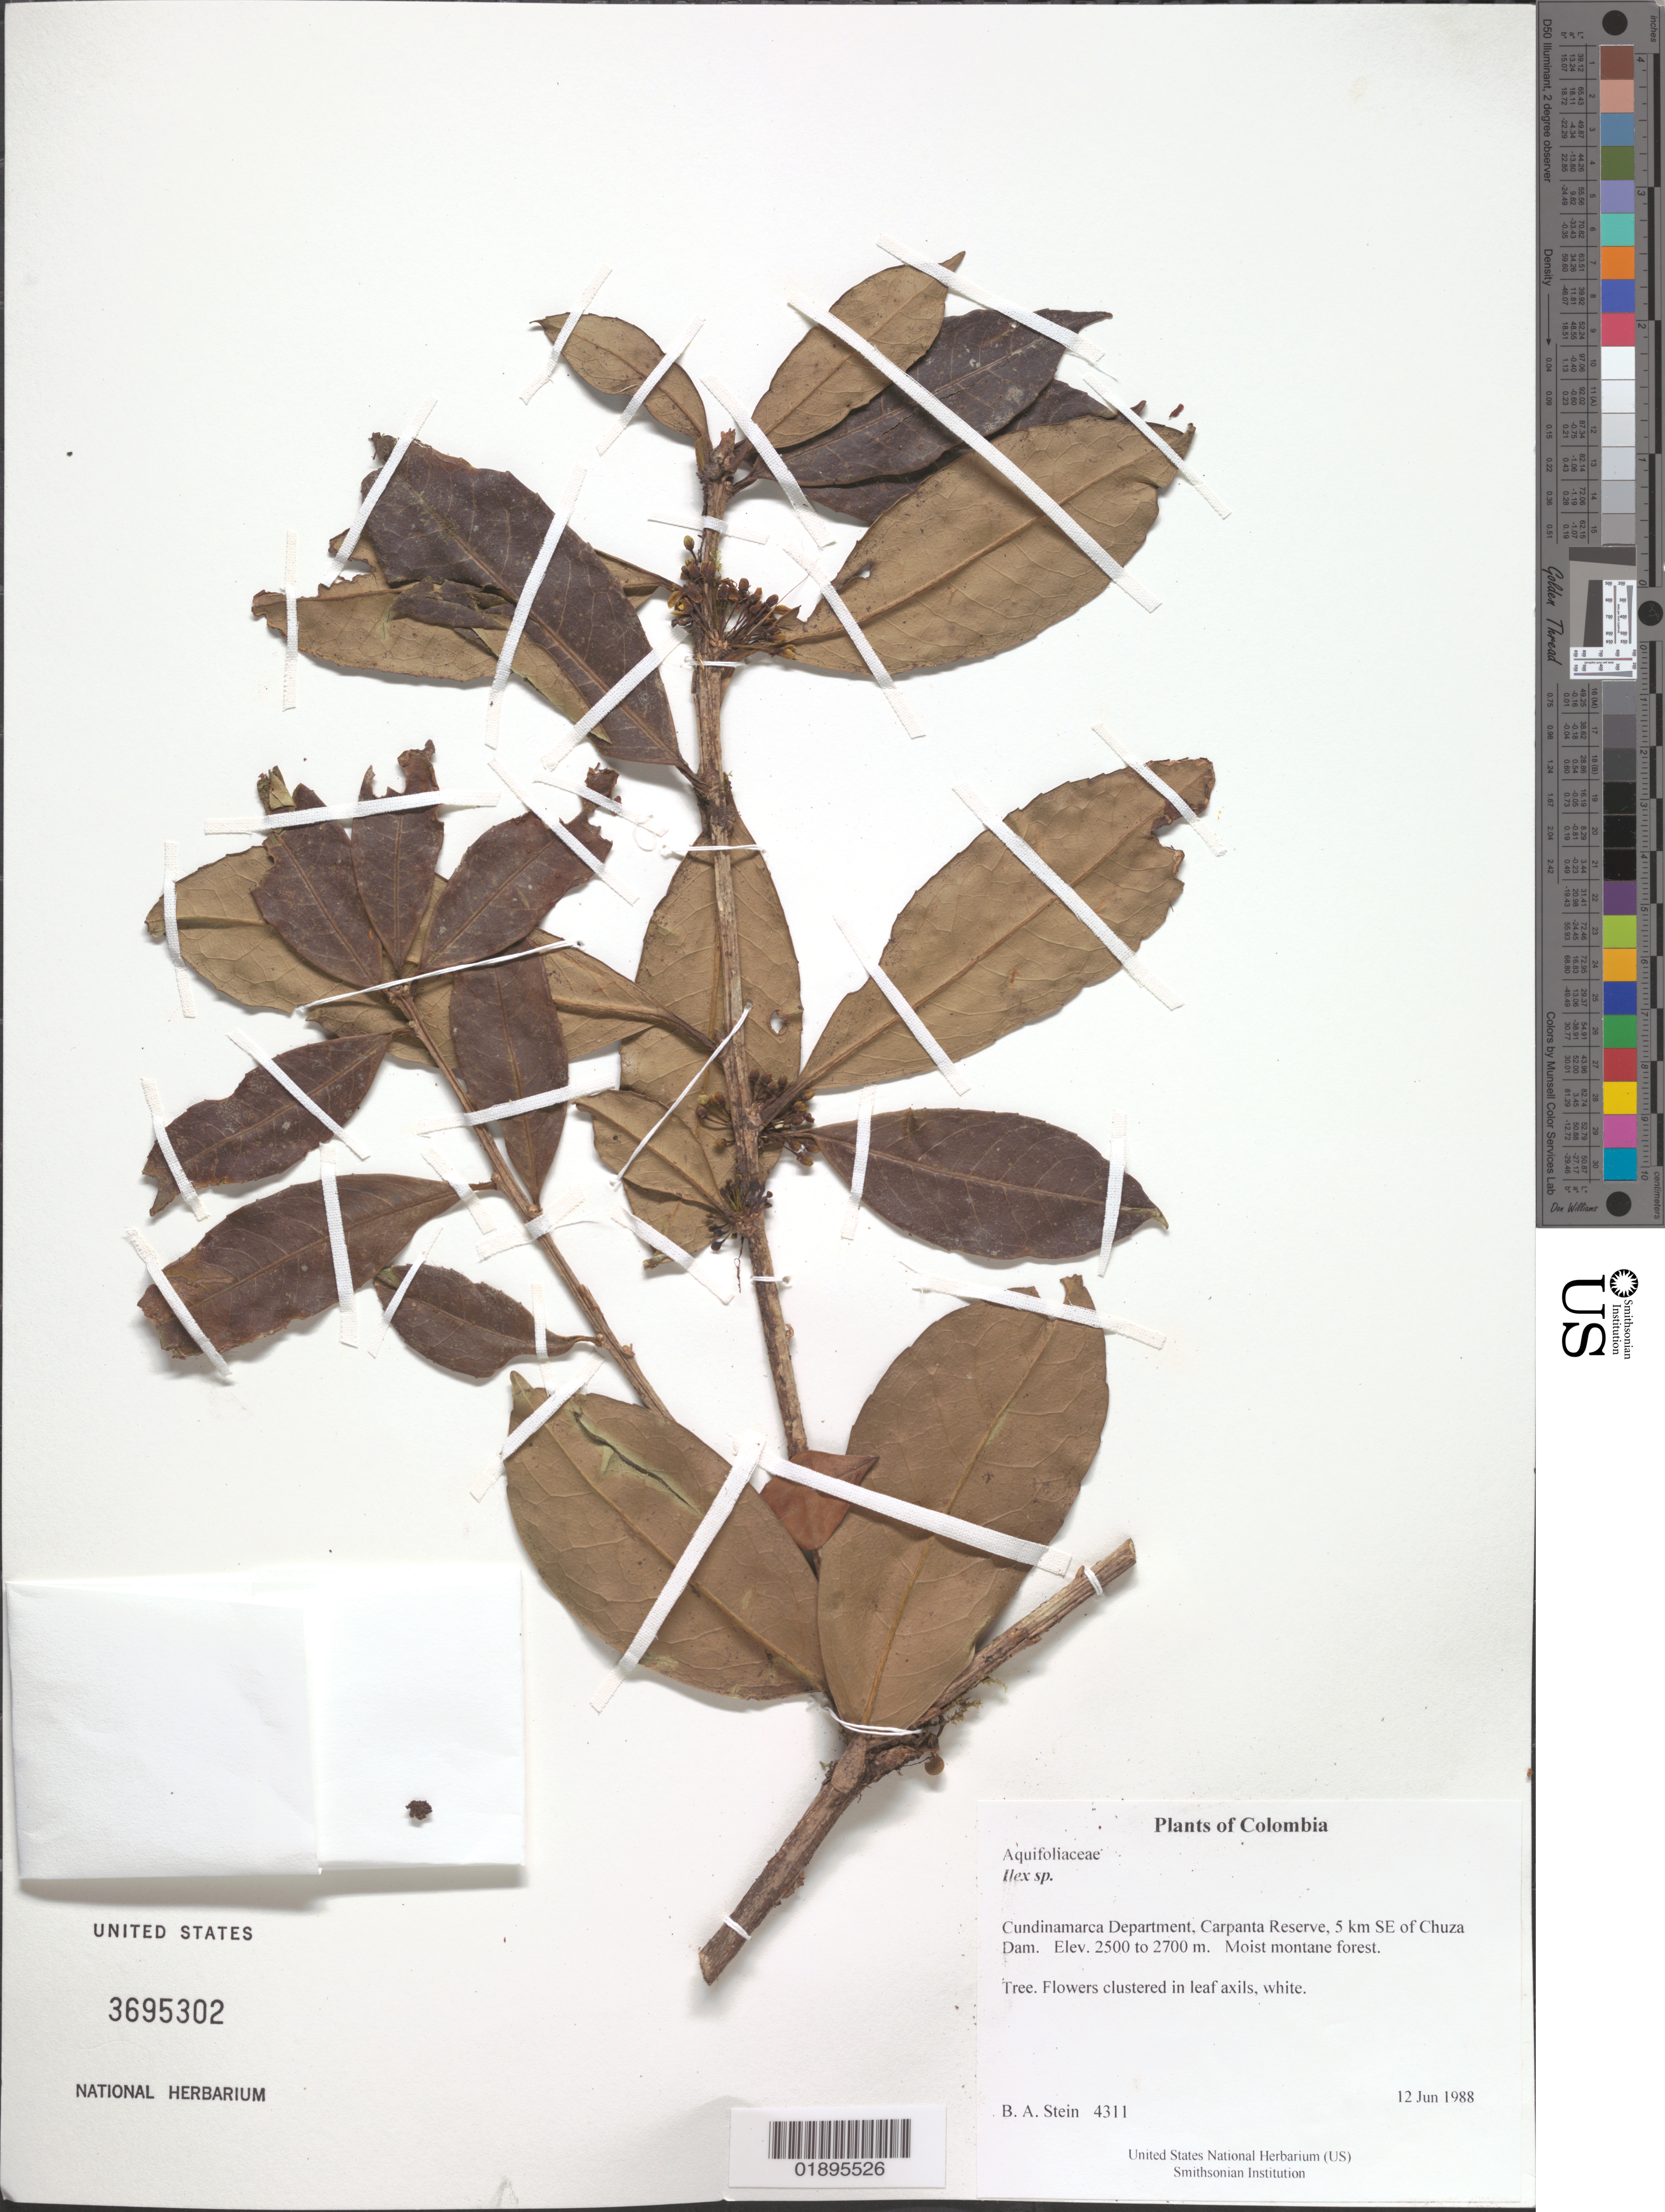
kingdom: Plantae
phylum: Tracheophyta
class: Magnoliopsida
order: Aquifoliales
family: Aquifoliaceae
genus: Ilex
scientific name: Ilex sp.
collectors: B. A. Stein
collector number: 4311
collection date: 1988-06-12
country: Colombia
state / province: Cundinamarca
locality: Carpanta Reserve, 5 km SE of Chuza Dam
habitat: Moist montane forest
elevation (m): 2500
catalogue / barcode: US 3695302